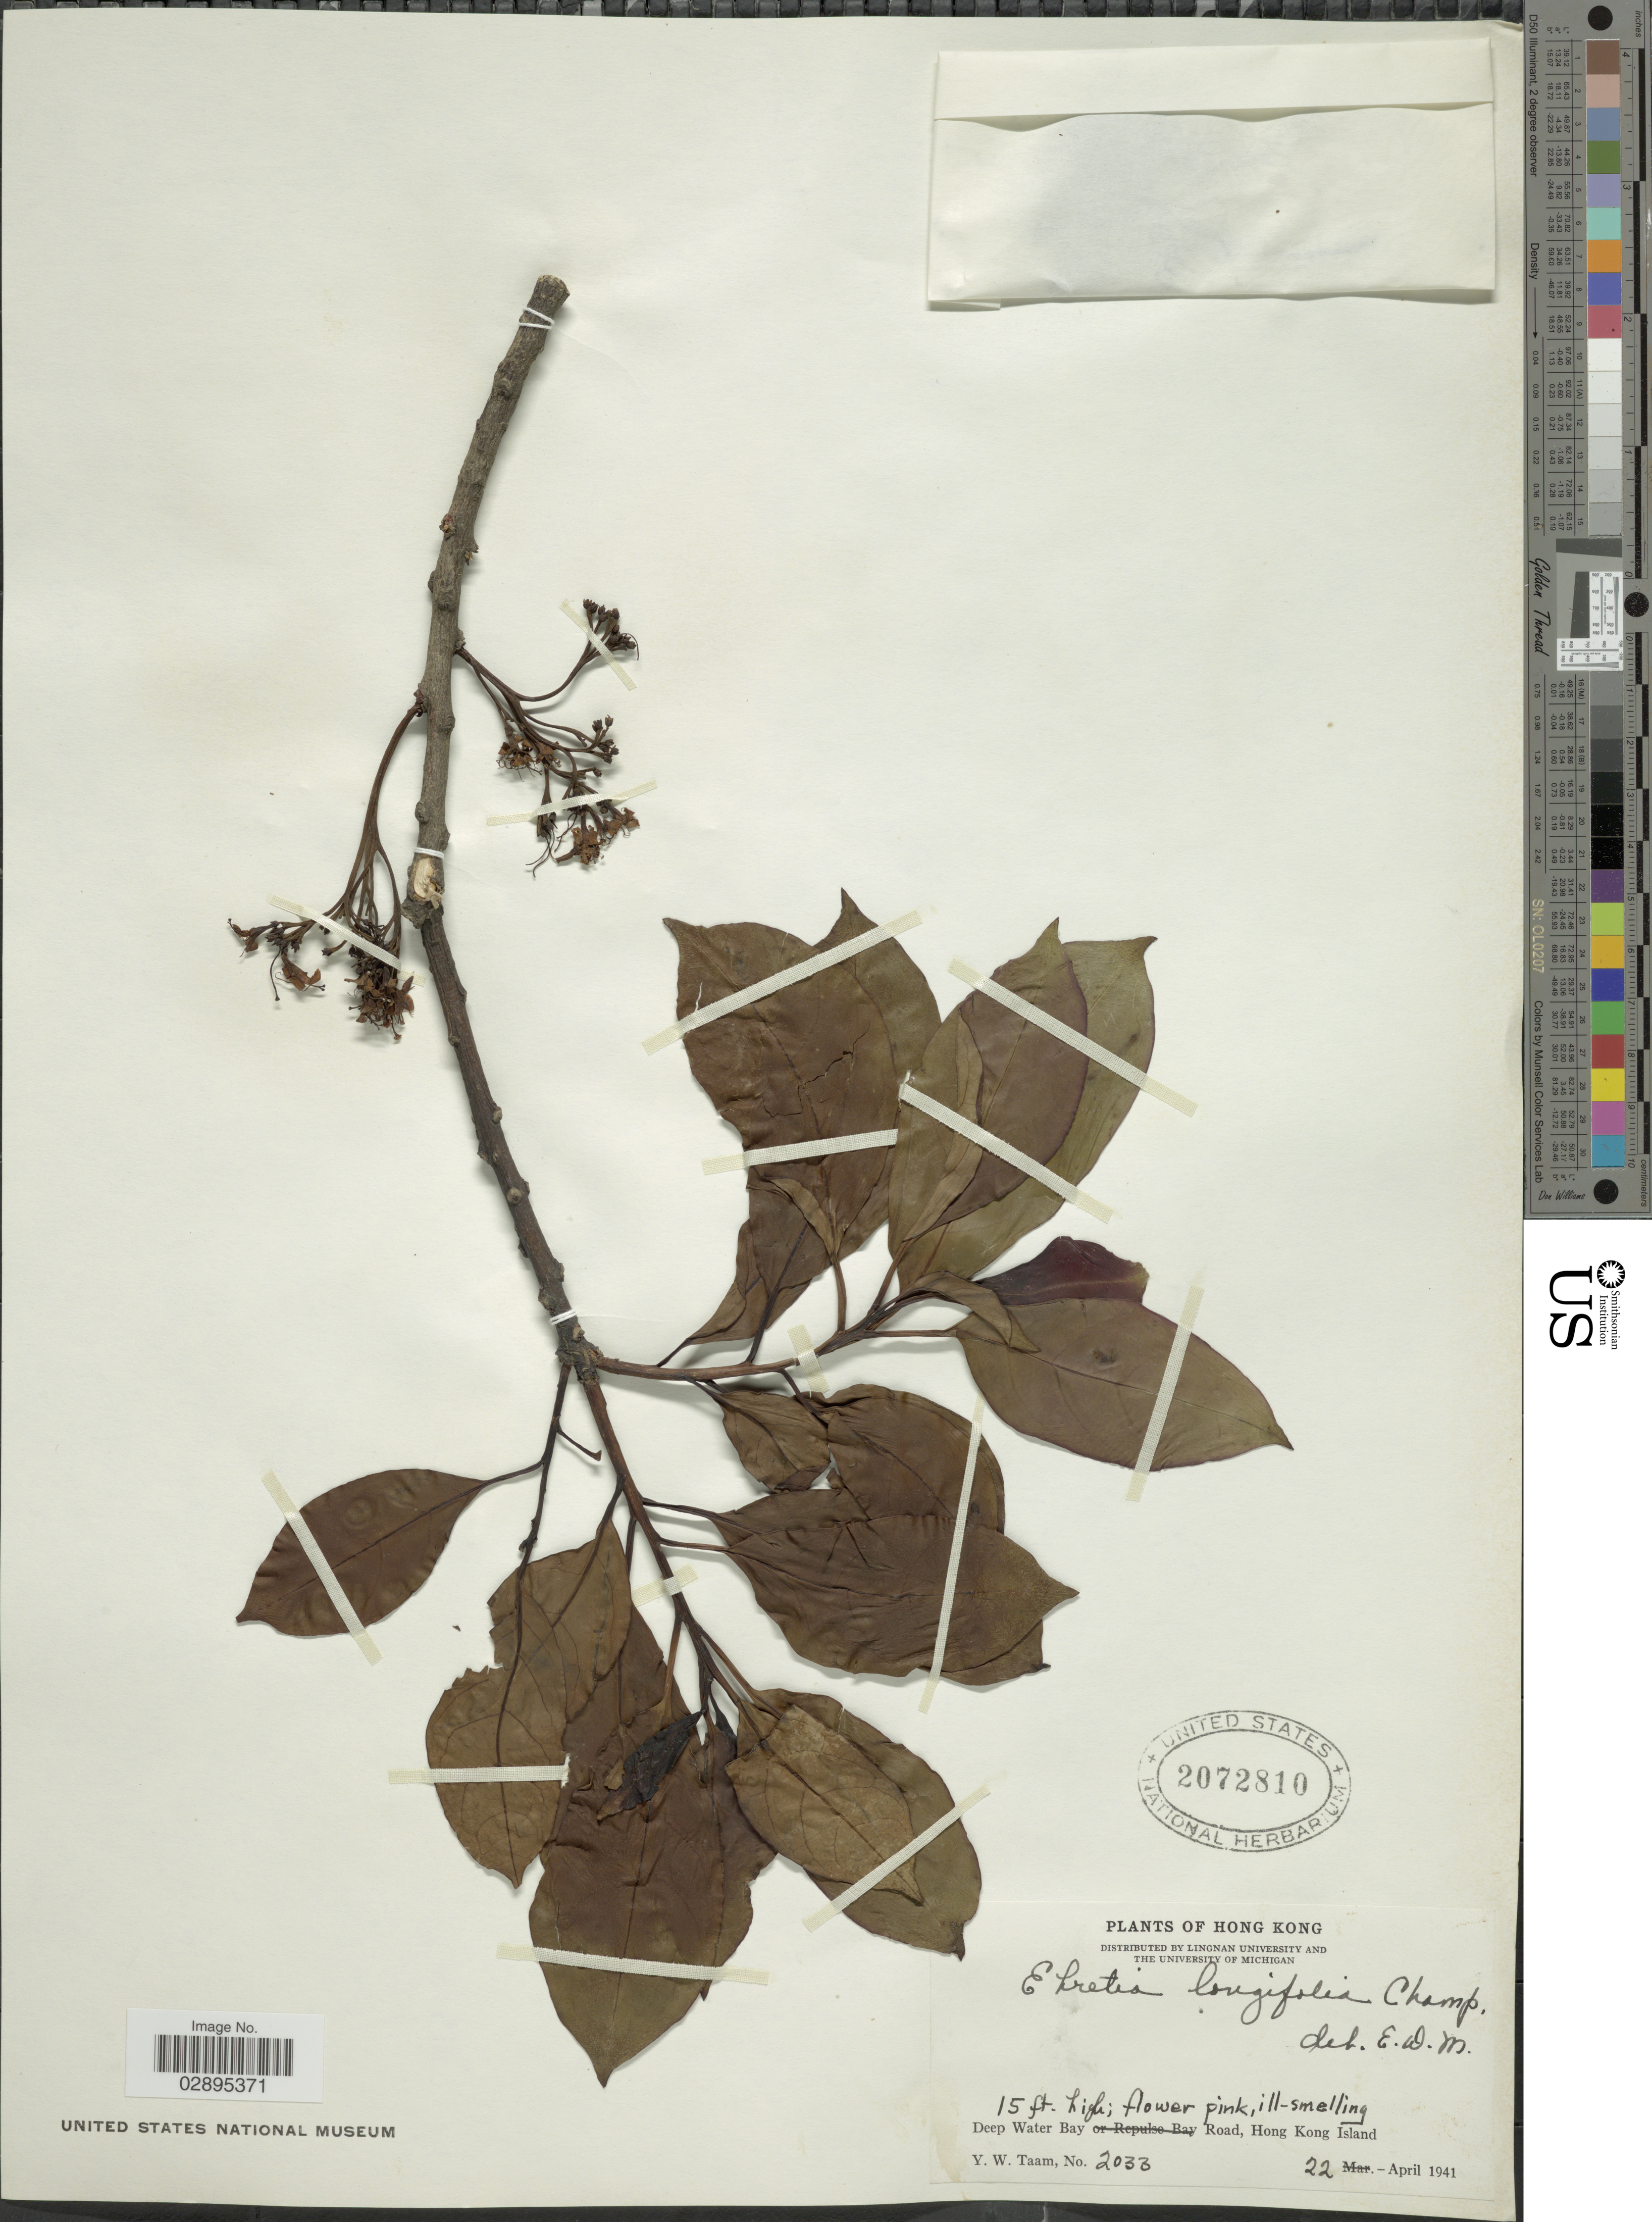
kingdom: Plantae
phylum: Tracheophyta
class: Magnoliopsida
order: Boraginales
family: Ehretiaceae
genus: Ehretia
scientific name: Ehretia longiflora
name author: Champ. ex Benth.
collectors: Y. W. Taam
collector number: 2033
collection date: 1941-04-22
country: China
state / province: Hong Kong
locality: Deep Water Bay Road.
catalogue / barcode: US 2072810